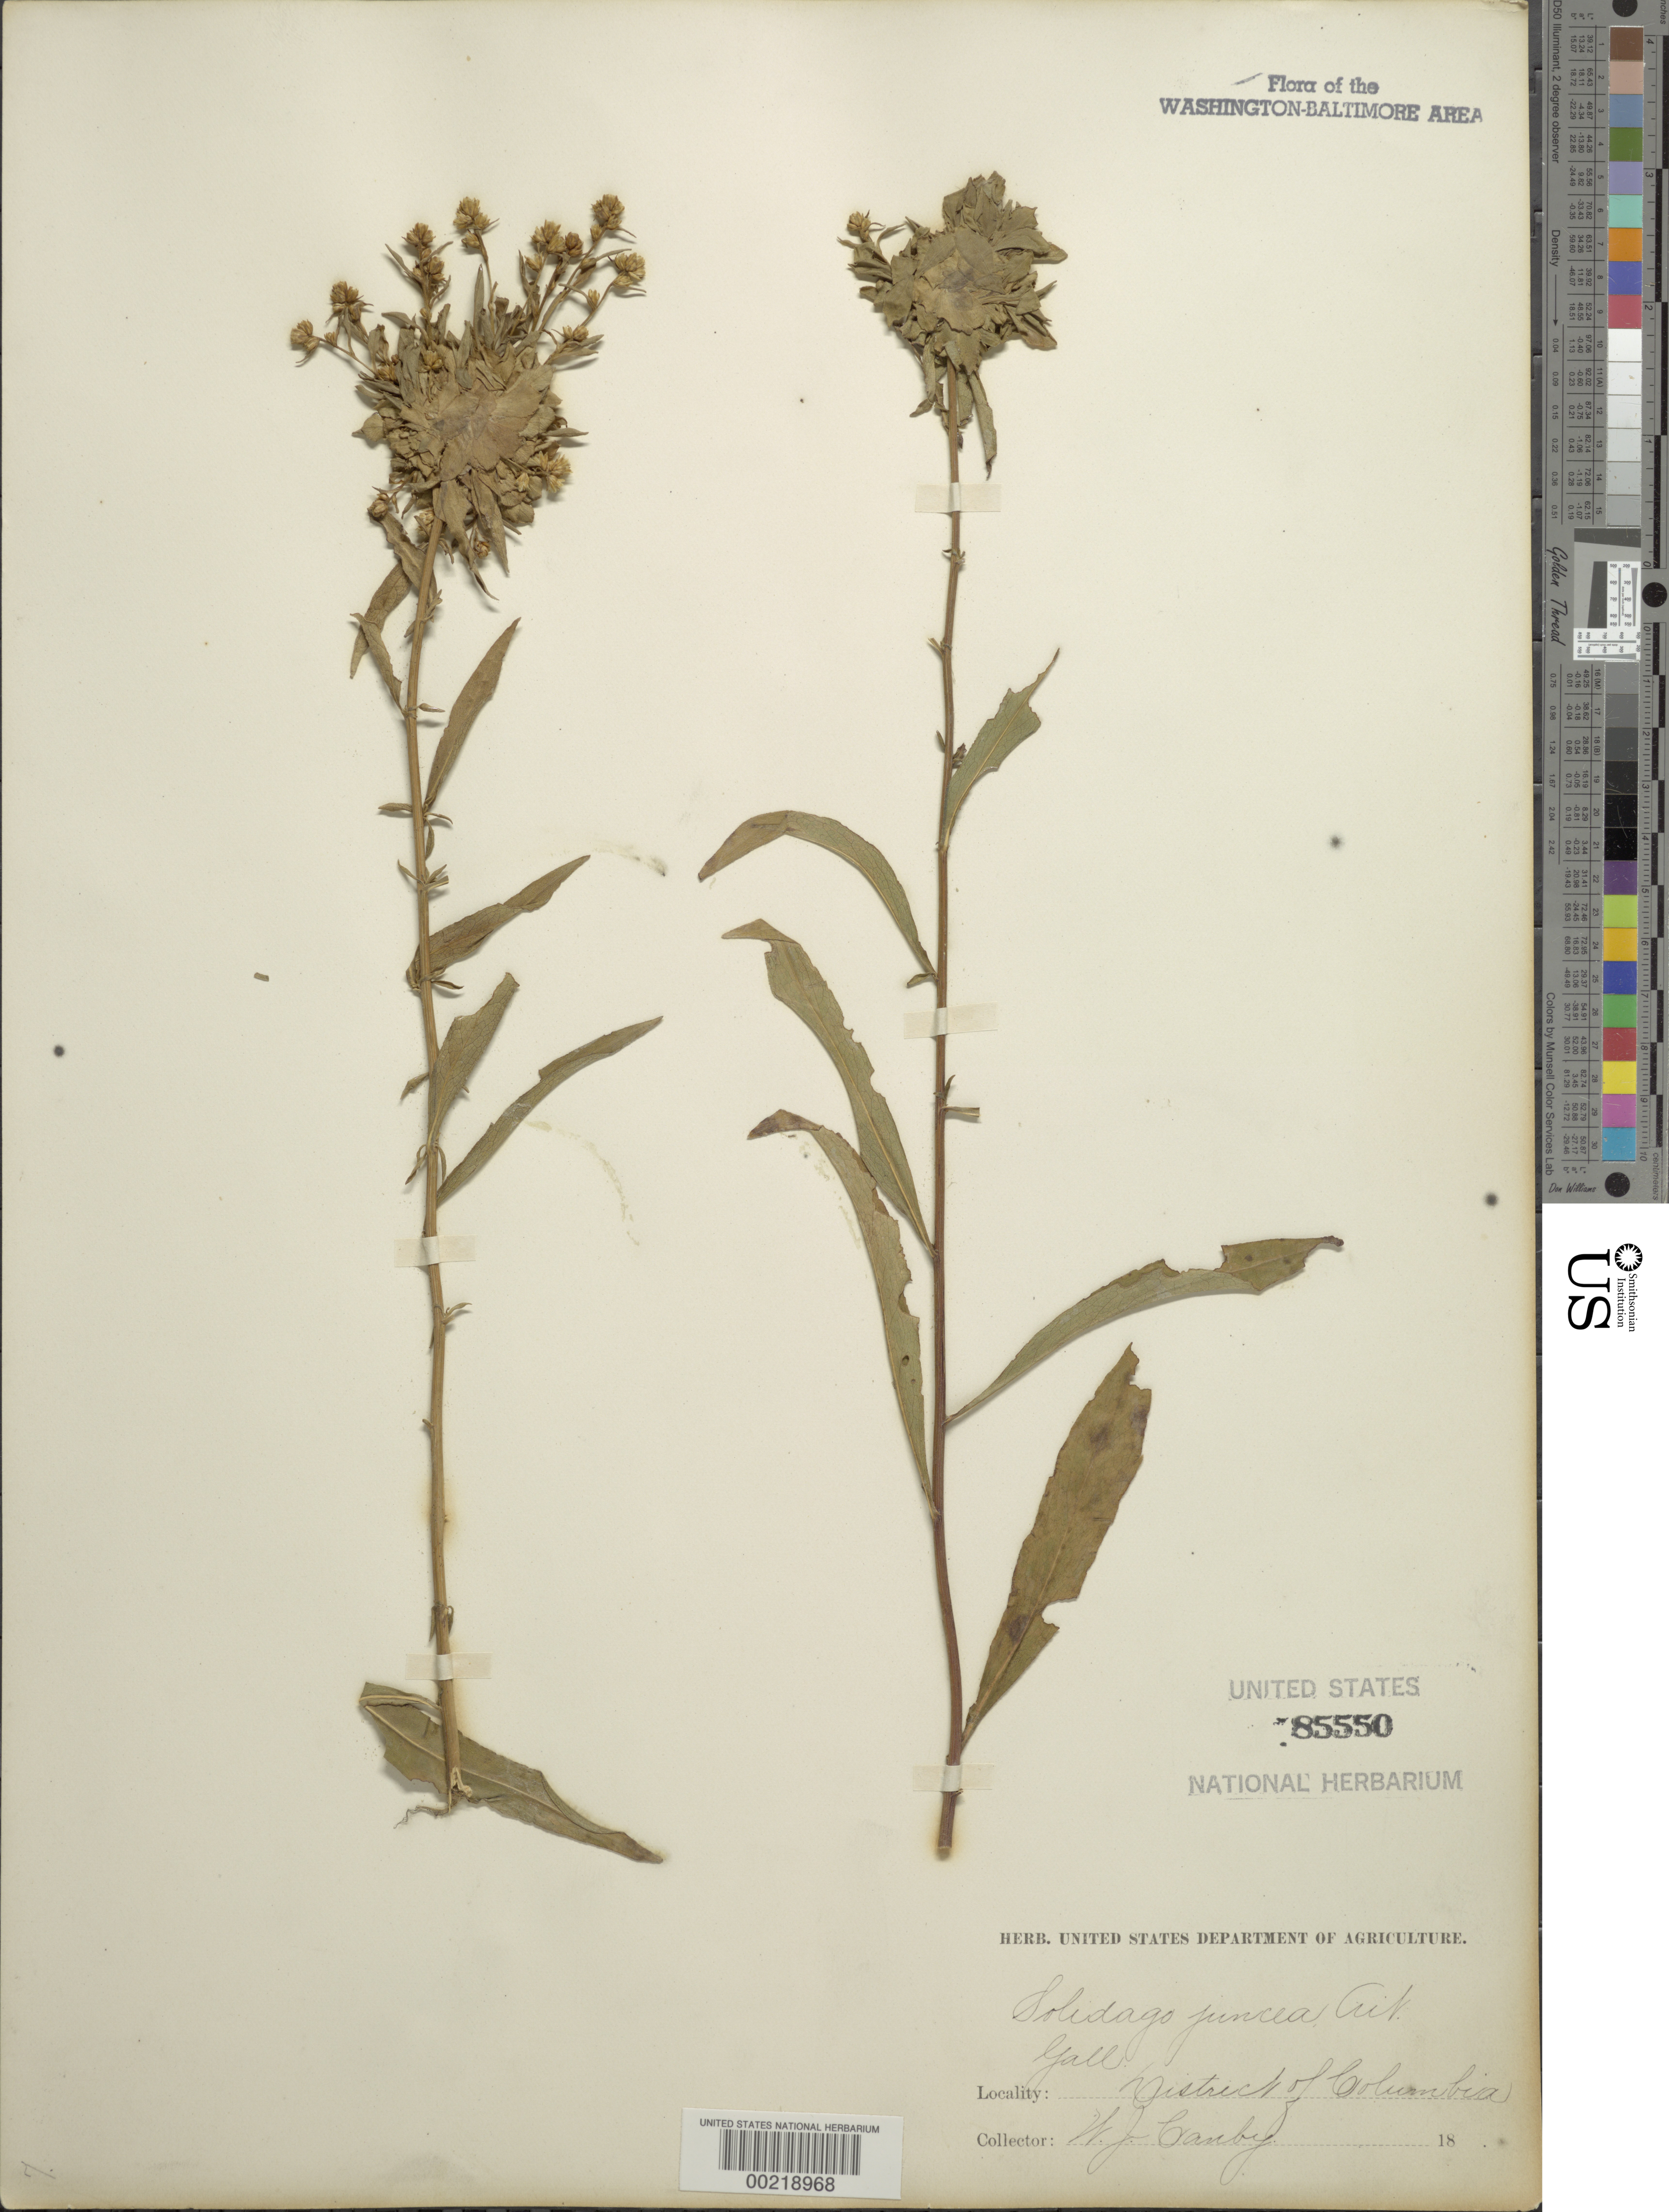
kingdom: Plantae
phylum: Tracheophyta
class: Magnoliopsida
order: Asterales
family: Asteraceae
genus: Solidago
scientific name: Solidago juncea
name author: Aiton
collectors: W. Canby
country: United States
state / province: District of Columbia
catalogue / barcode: US 85550